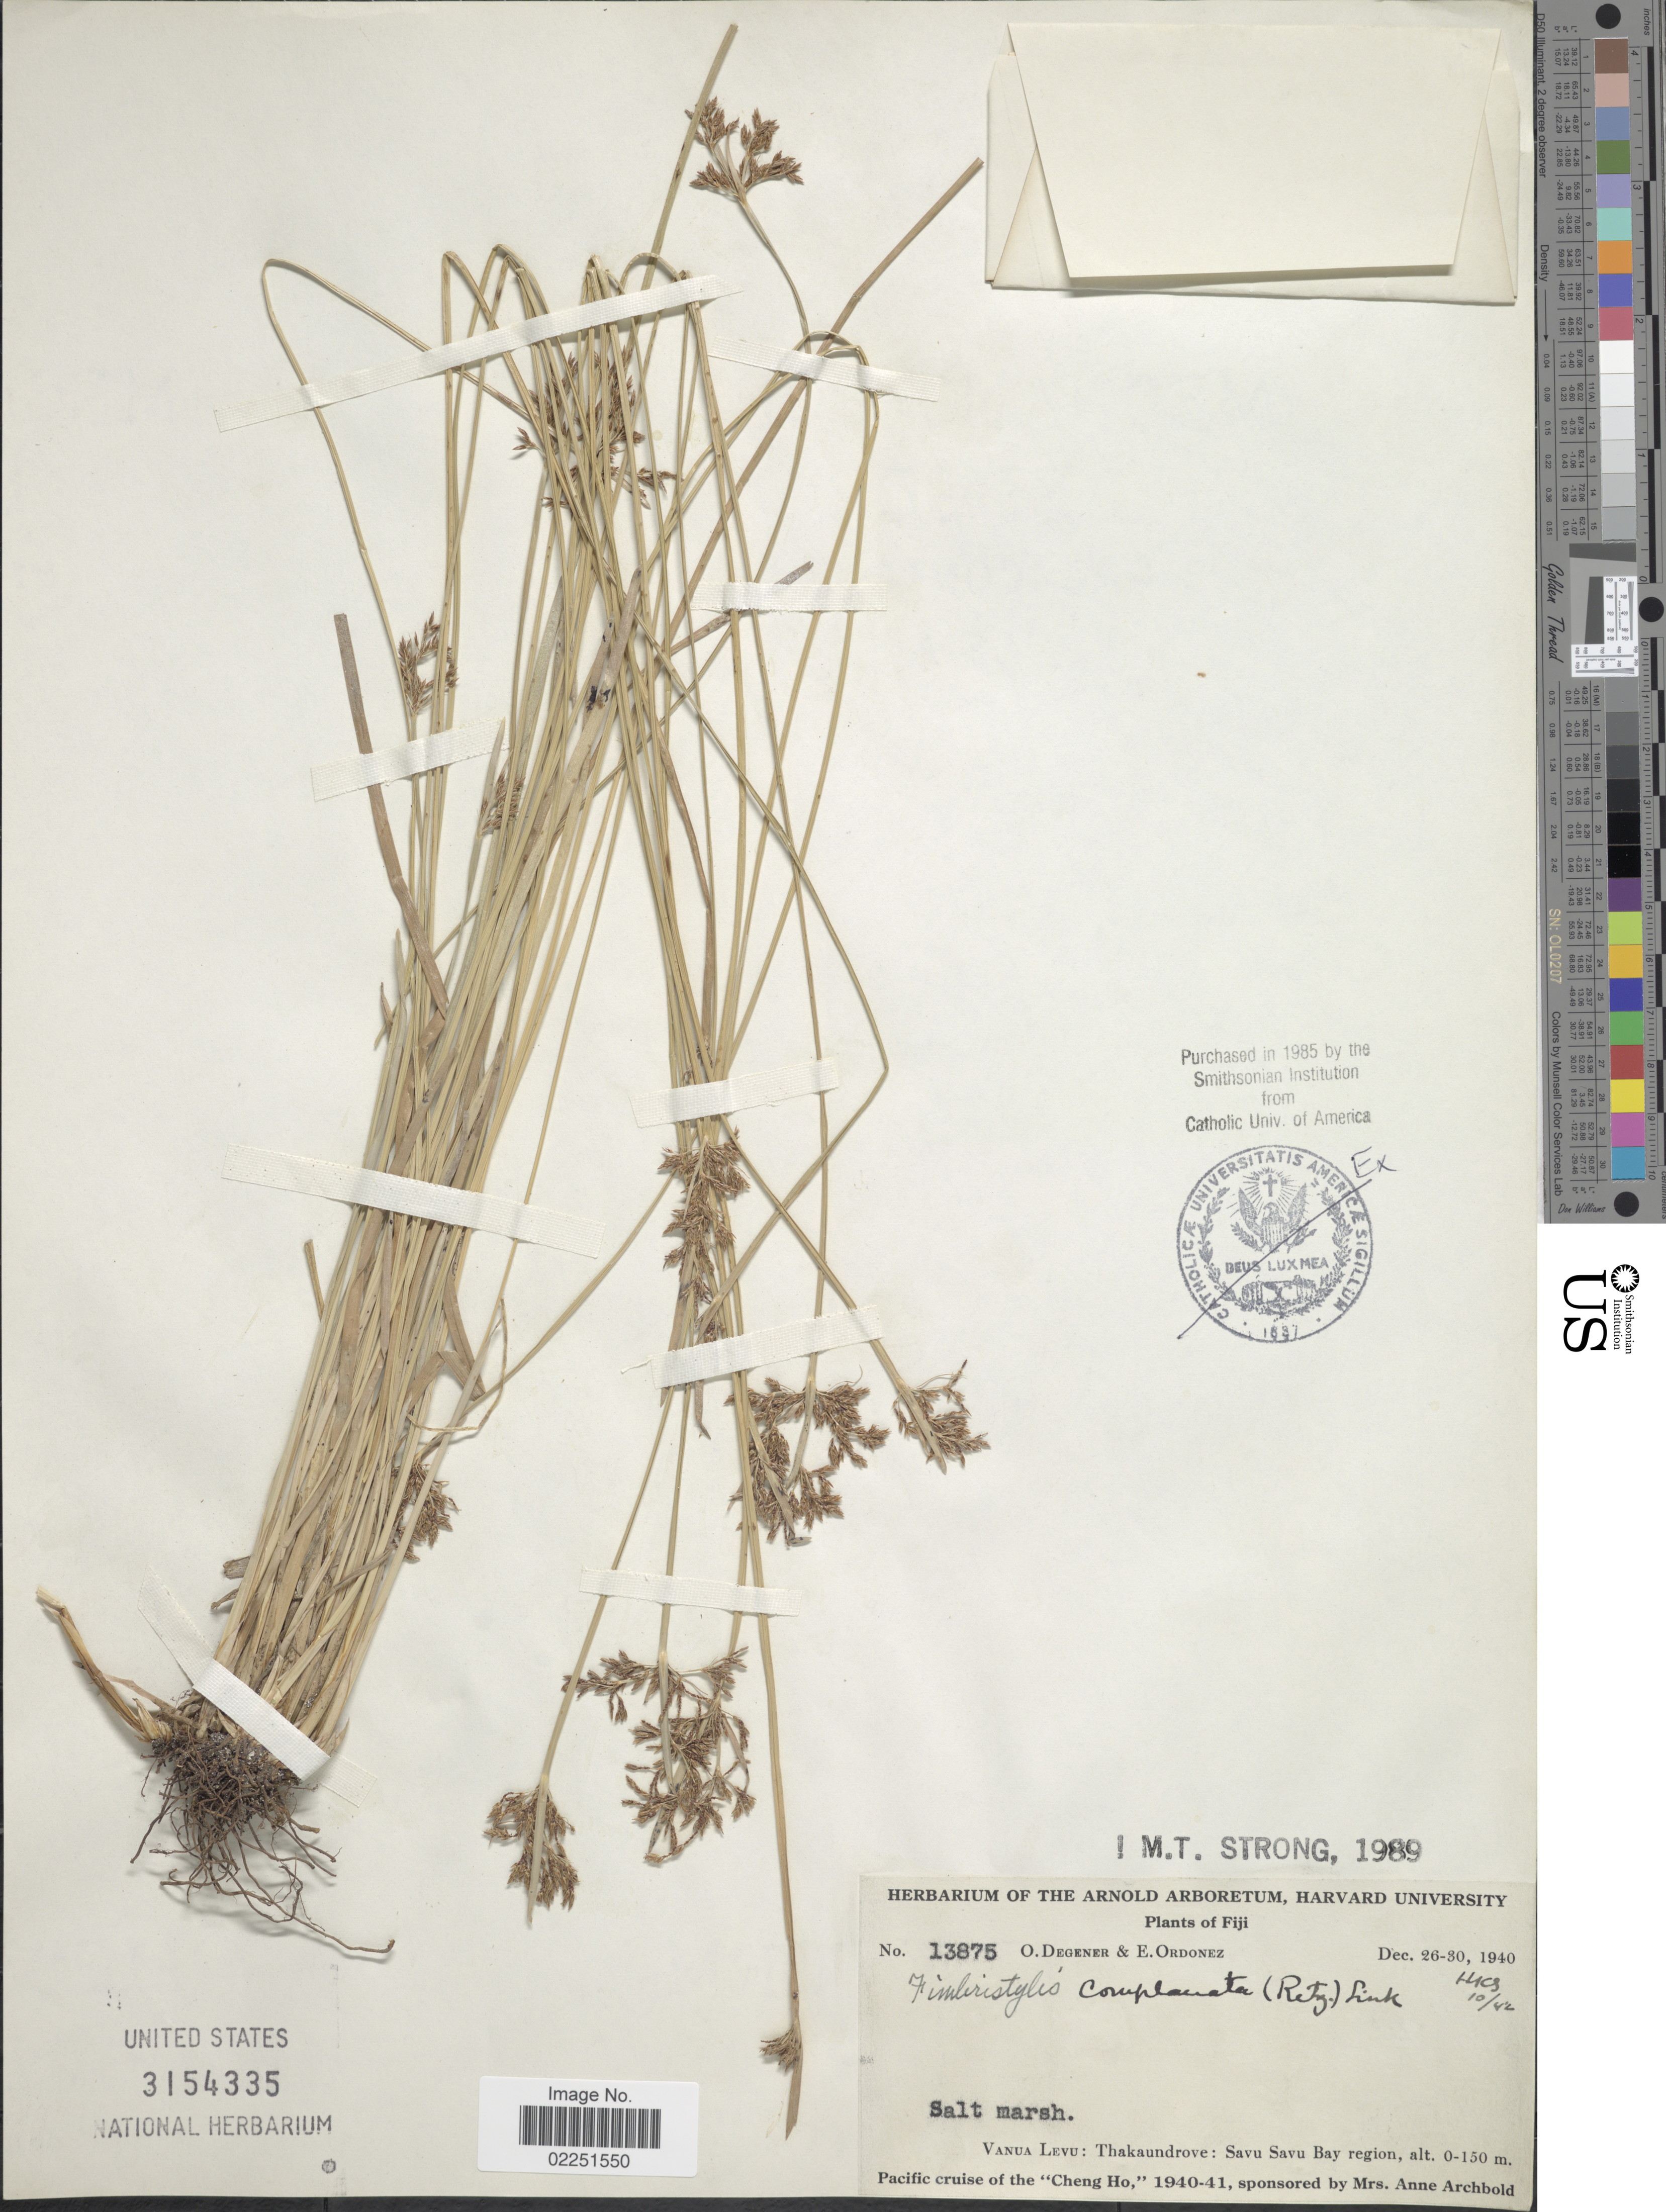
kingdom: Plantae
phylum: Tracheophyta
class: Liliopsida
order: Poales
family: Cyperaceae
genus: Fimbristylis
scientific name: Fimbristylis complanata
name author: (Retz.) Link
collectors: O. Degener & E. Ordonez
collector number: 13875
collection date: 1940-12-26/1940-12-30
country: Fiji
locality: Vanua Levu: Thakaundrove: Savu Savu Bay region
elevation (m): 0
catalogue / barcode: US 3154335